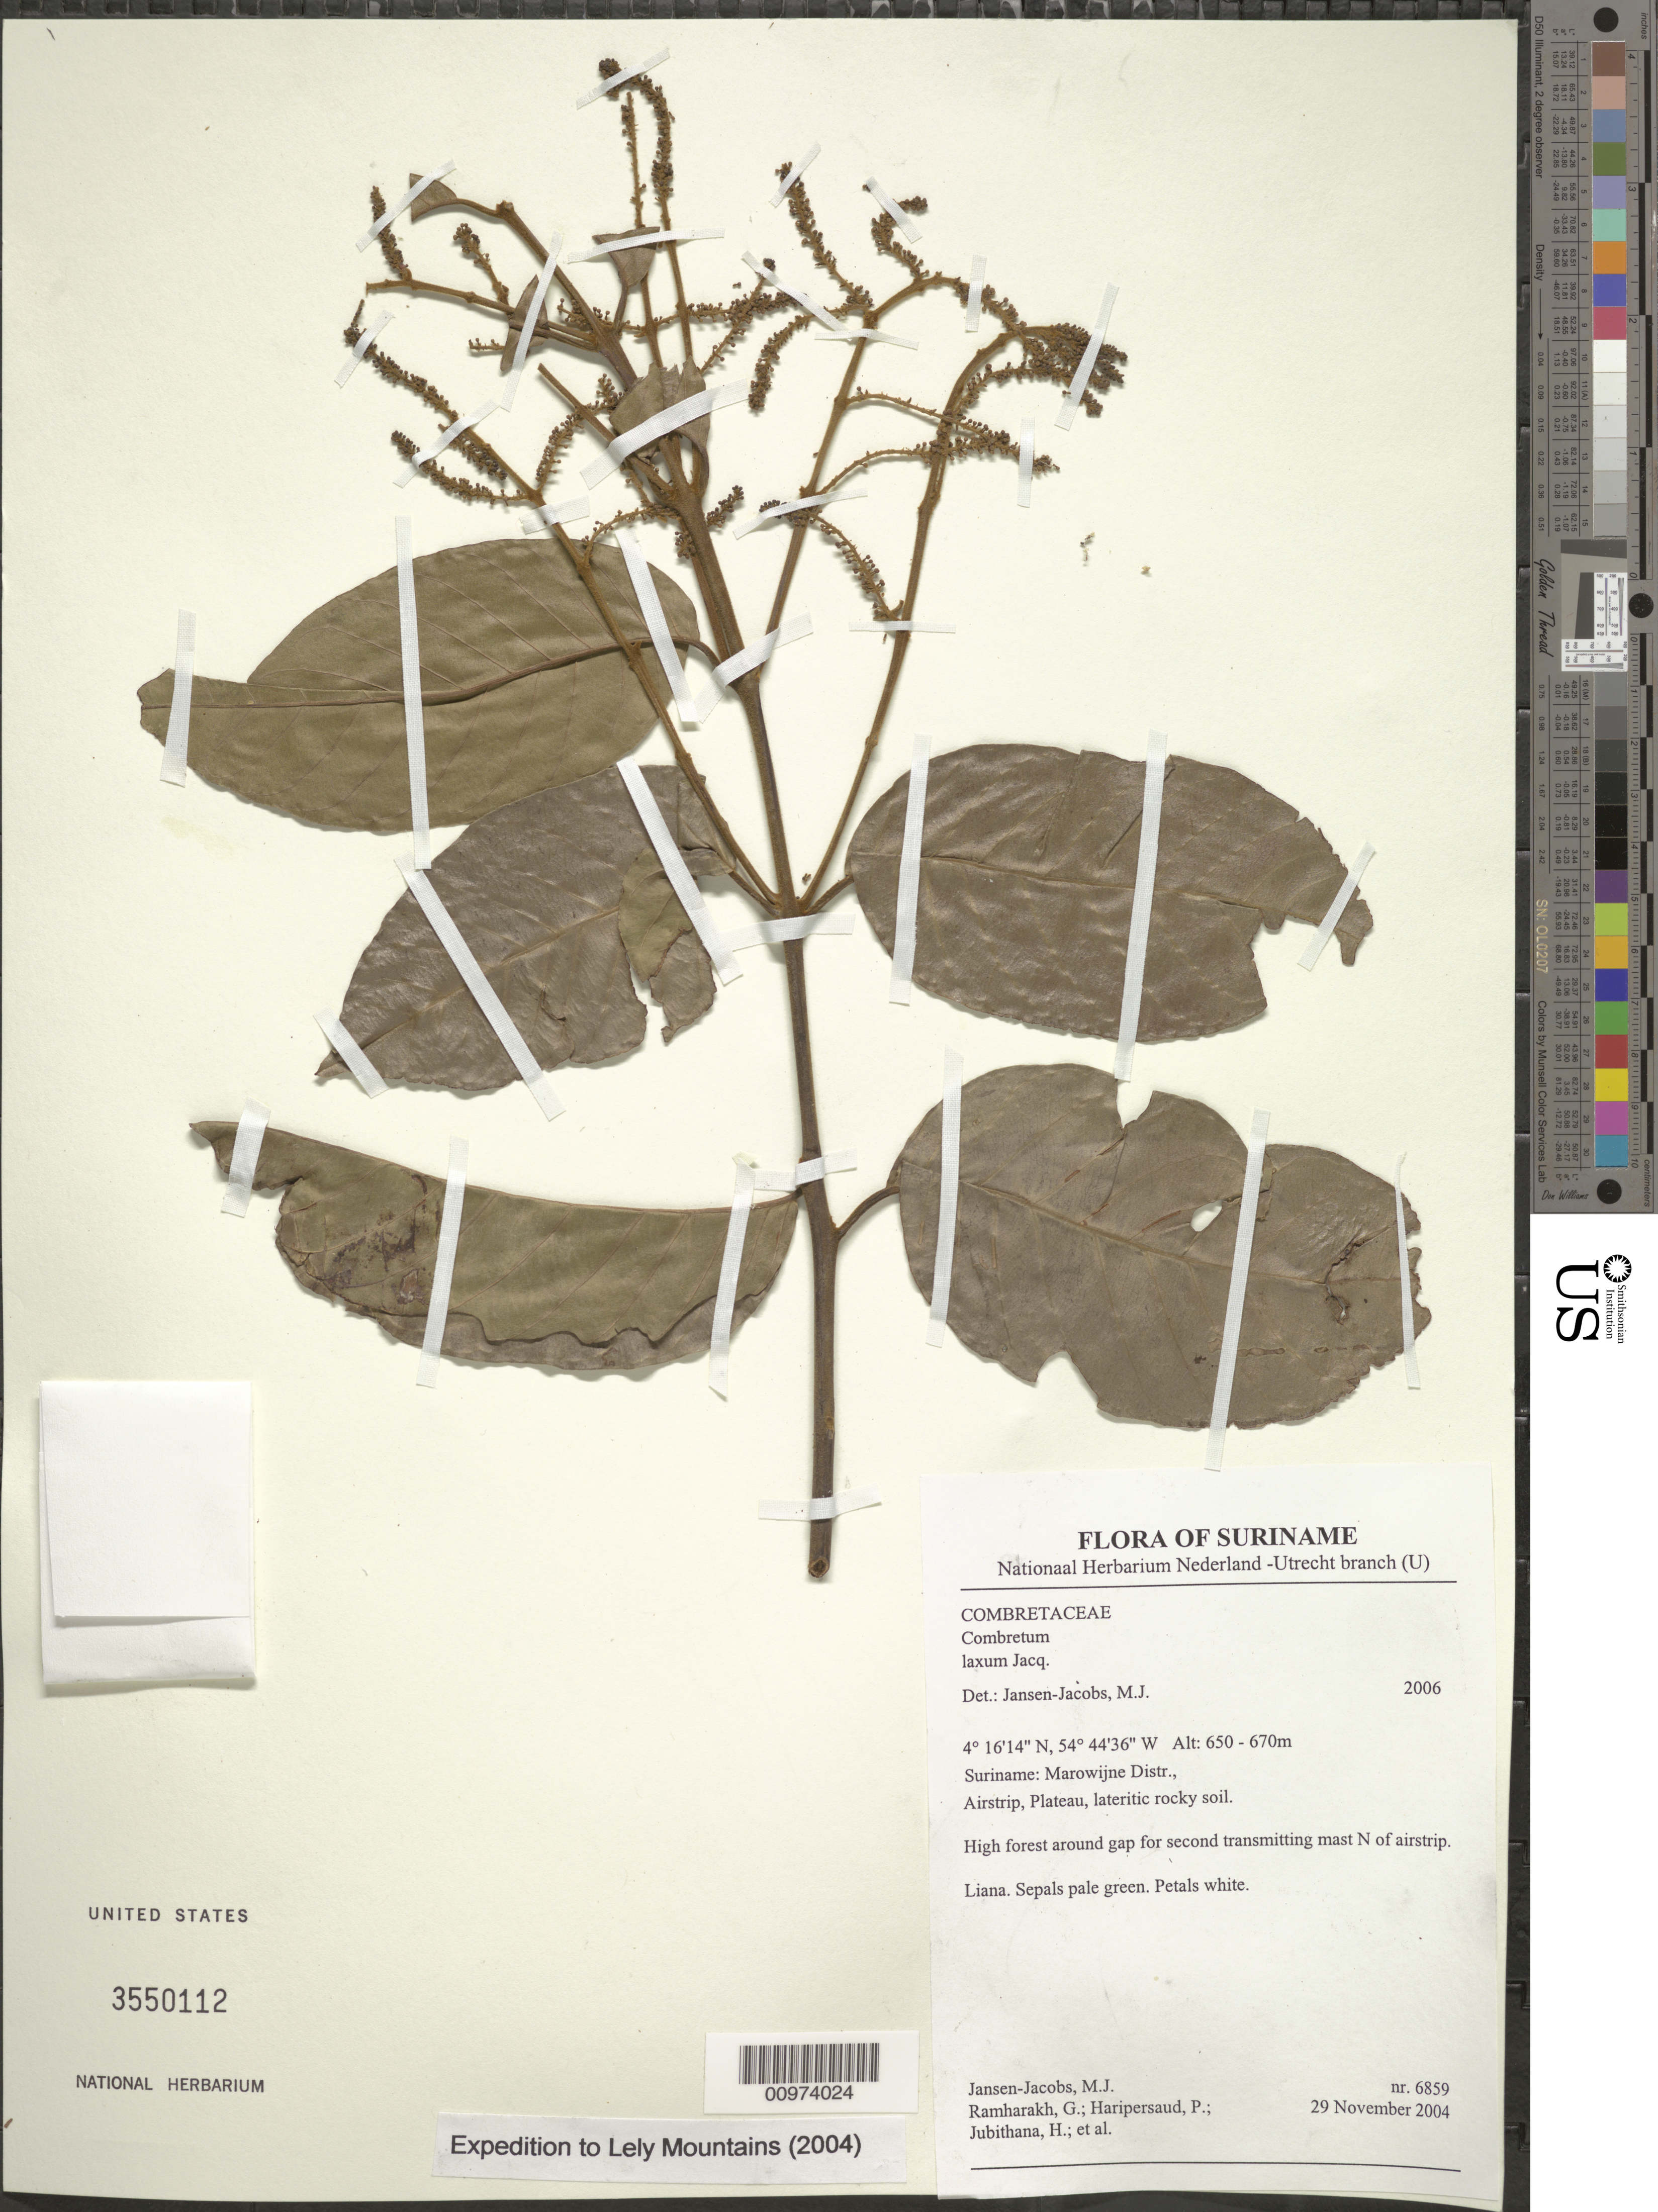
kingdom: Plantae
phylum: Tracheophyta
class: Magnoliopsida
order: Myrtales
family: Combretaceae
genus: Combretum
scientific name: Combretum laxum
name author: Jacq.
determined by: Jansen-Jacobs, M. J., (U), Nationaal Herbarium Nederland, Utrecht University branch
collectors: M. J. Jansen-Jacobs et al.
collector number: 6859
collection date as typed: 29-Nov-04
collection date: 2004-11-29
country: Suriname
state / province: Marowijne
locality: Marowijne Distr., Airstrip, Plateau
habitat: Lateritic rocky soil. High forest around gap for second transmitting mast N of airstrip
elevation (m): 650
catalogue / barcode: US 3550112